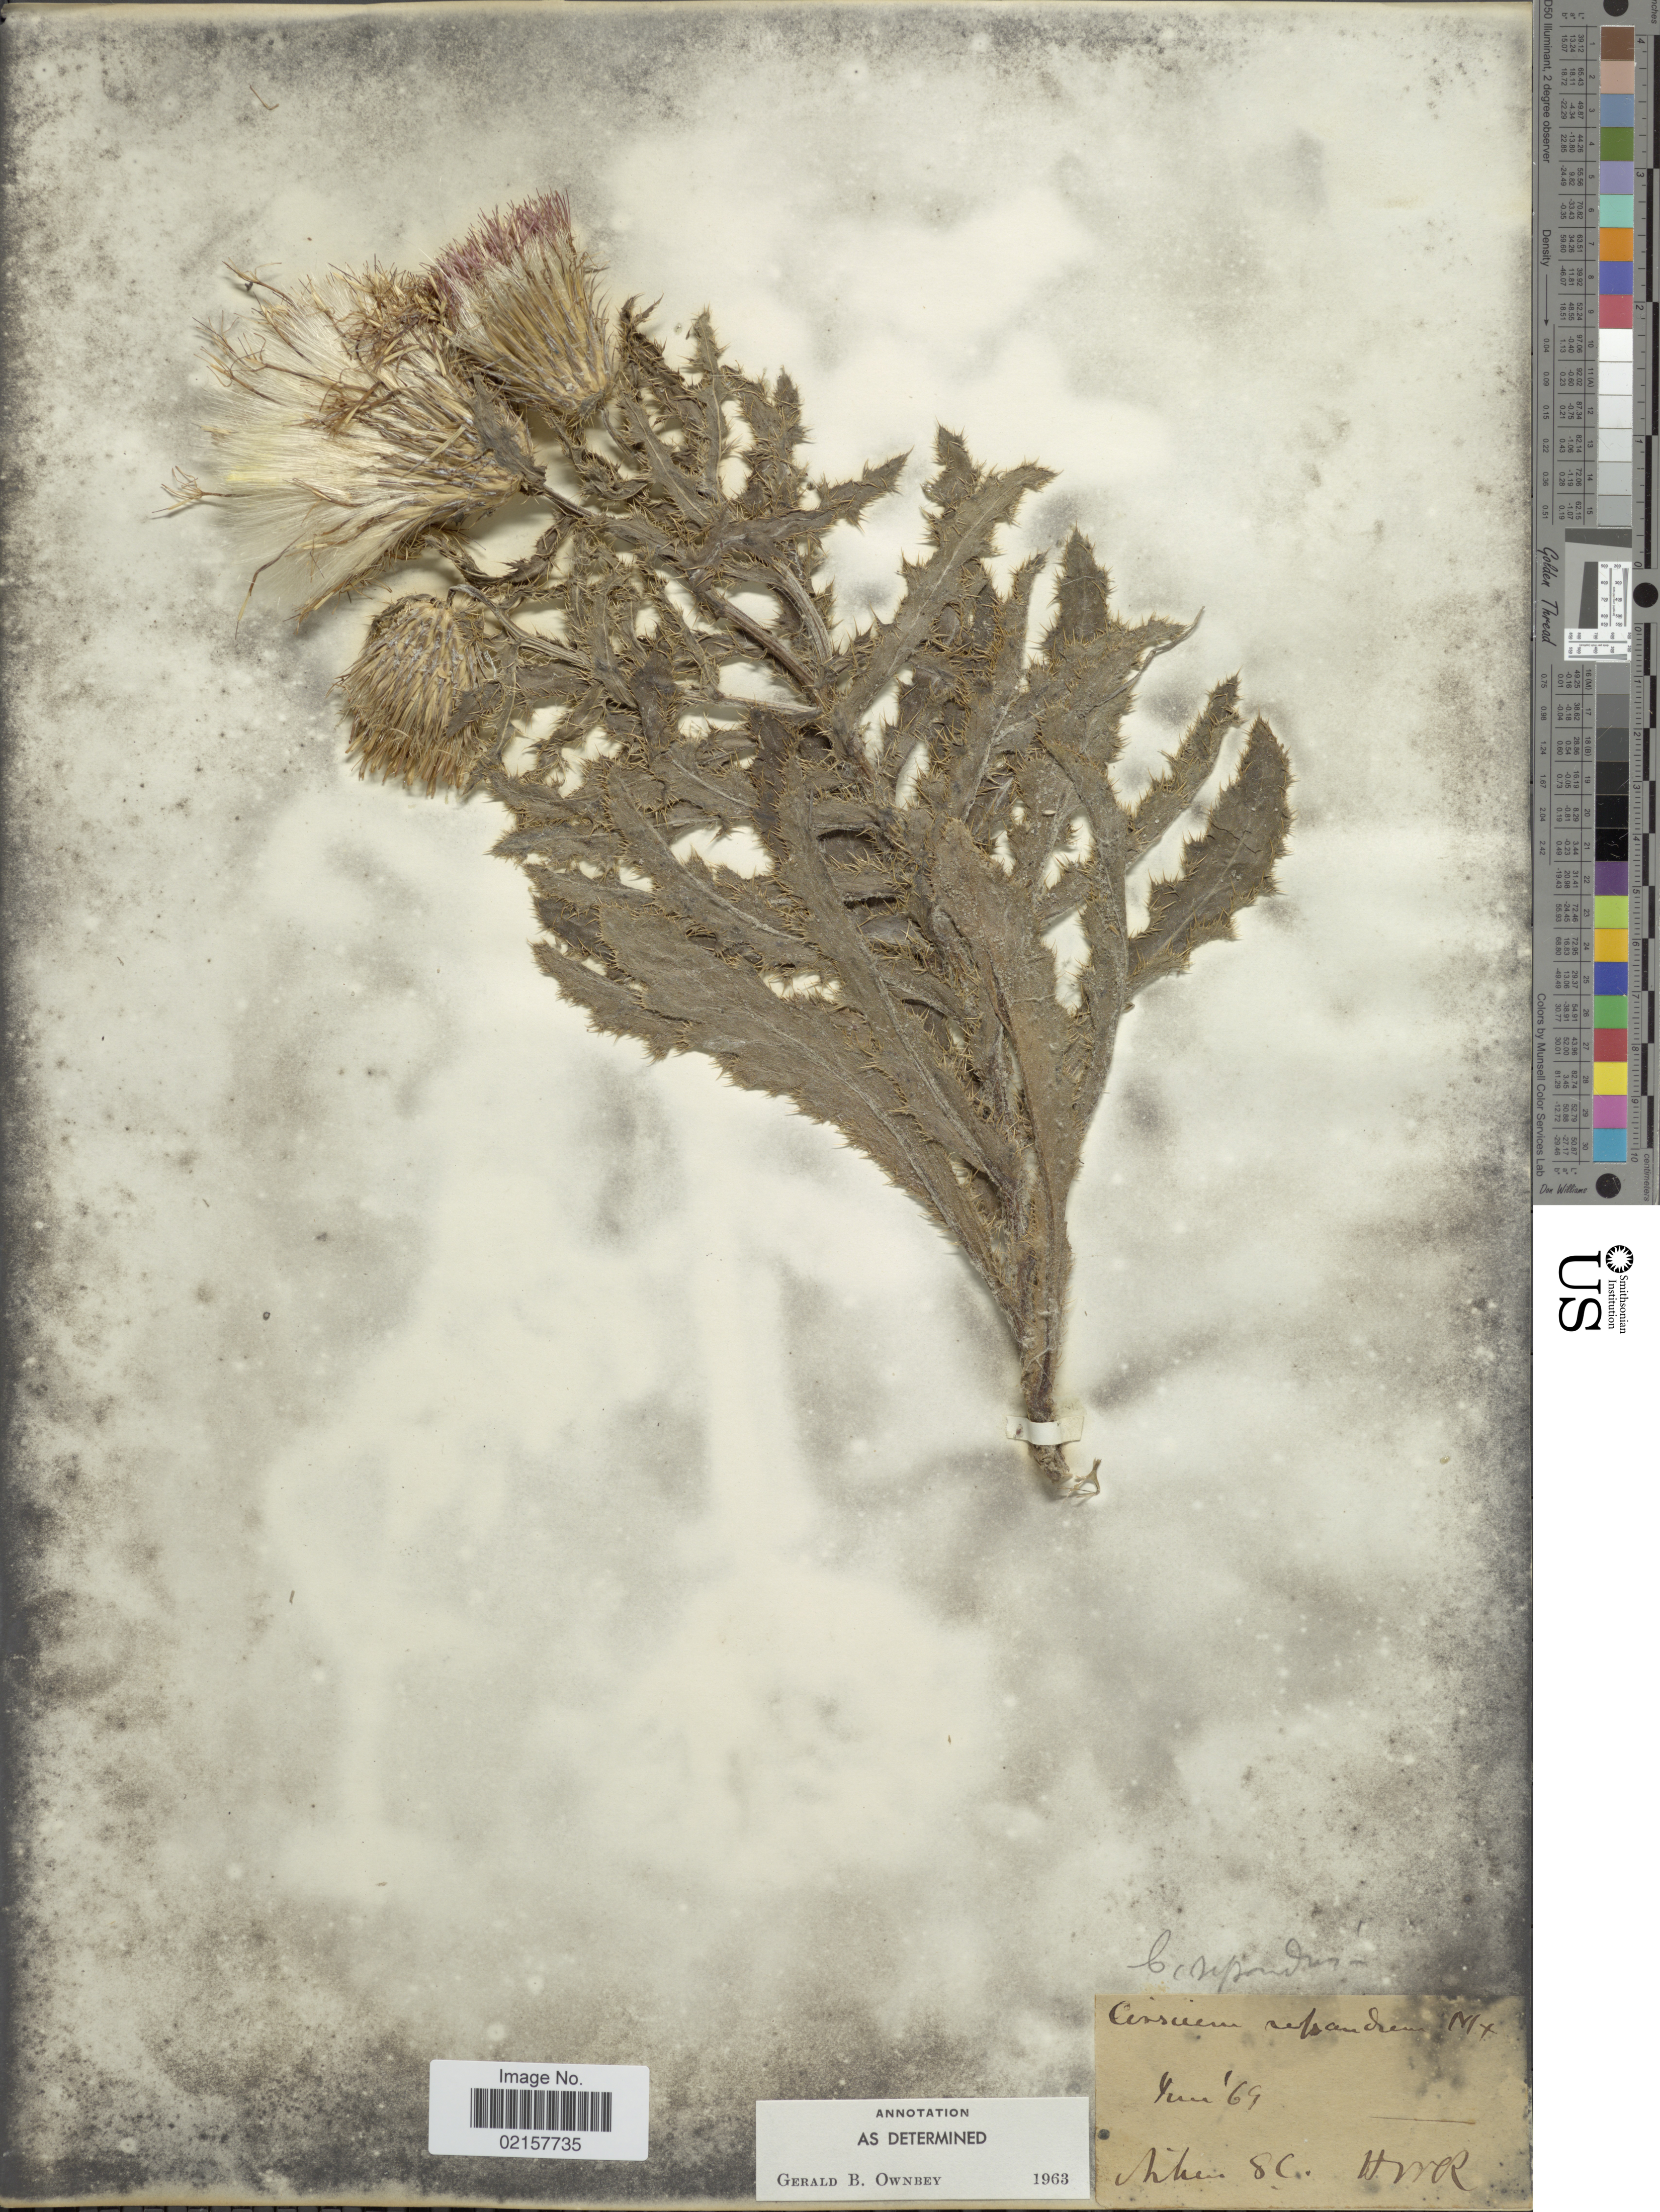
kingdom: Plantae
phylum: Tracheophyta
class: Magnoliopsida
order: Asterales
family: Asteraceae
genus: Cirsium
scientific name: Cirsium repandum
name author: Michx.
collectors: -. Hoock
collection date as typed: Transcribed d/m/y: /6/69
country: United States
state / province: South Carolina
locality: Aiken